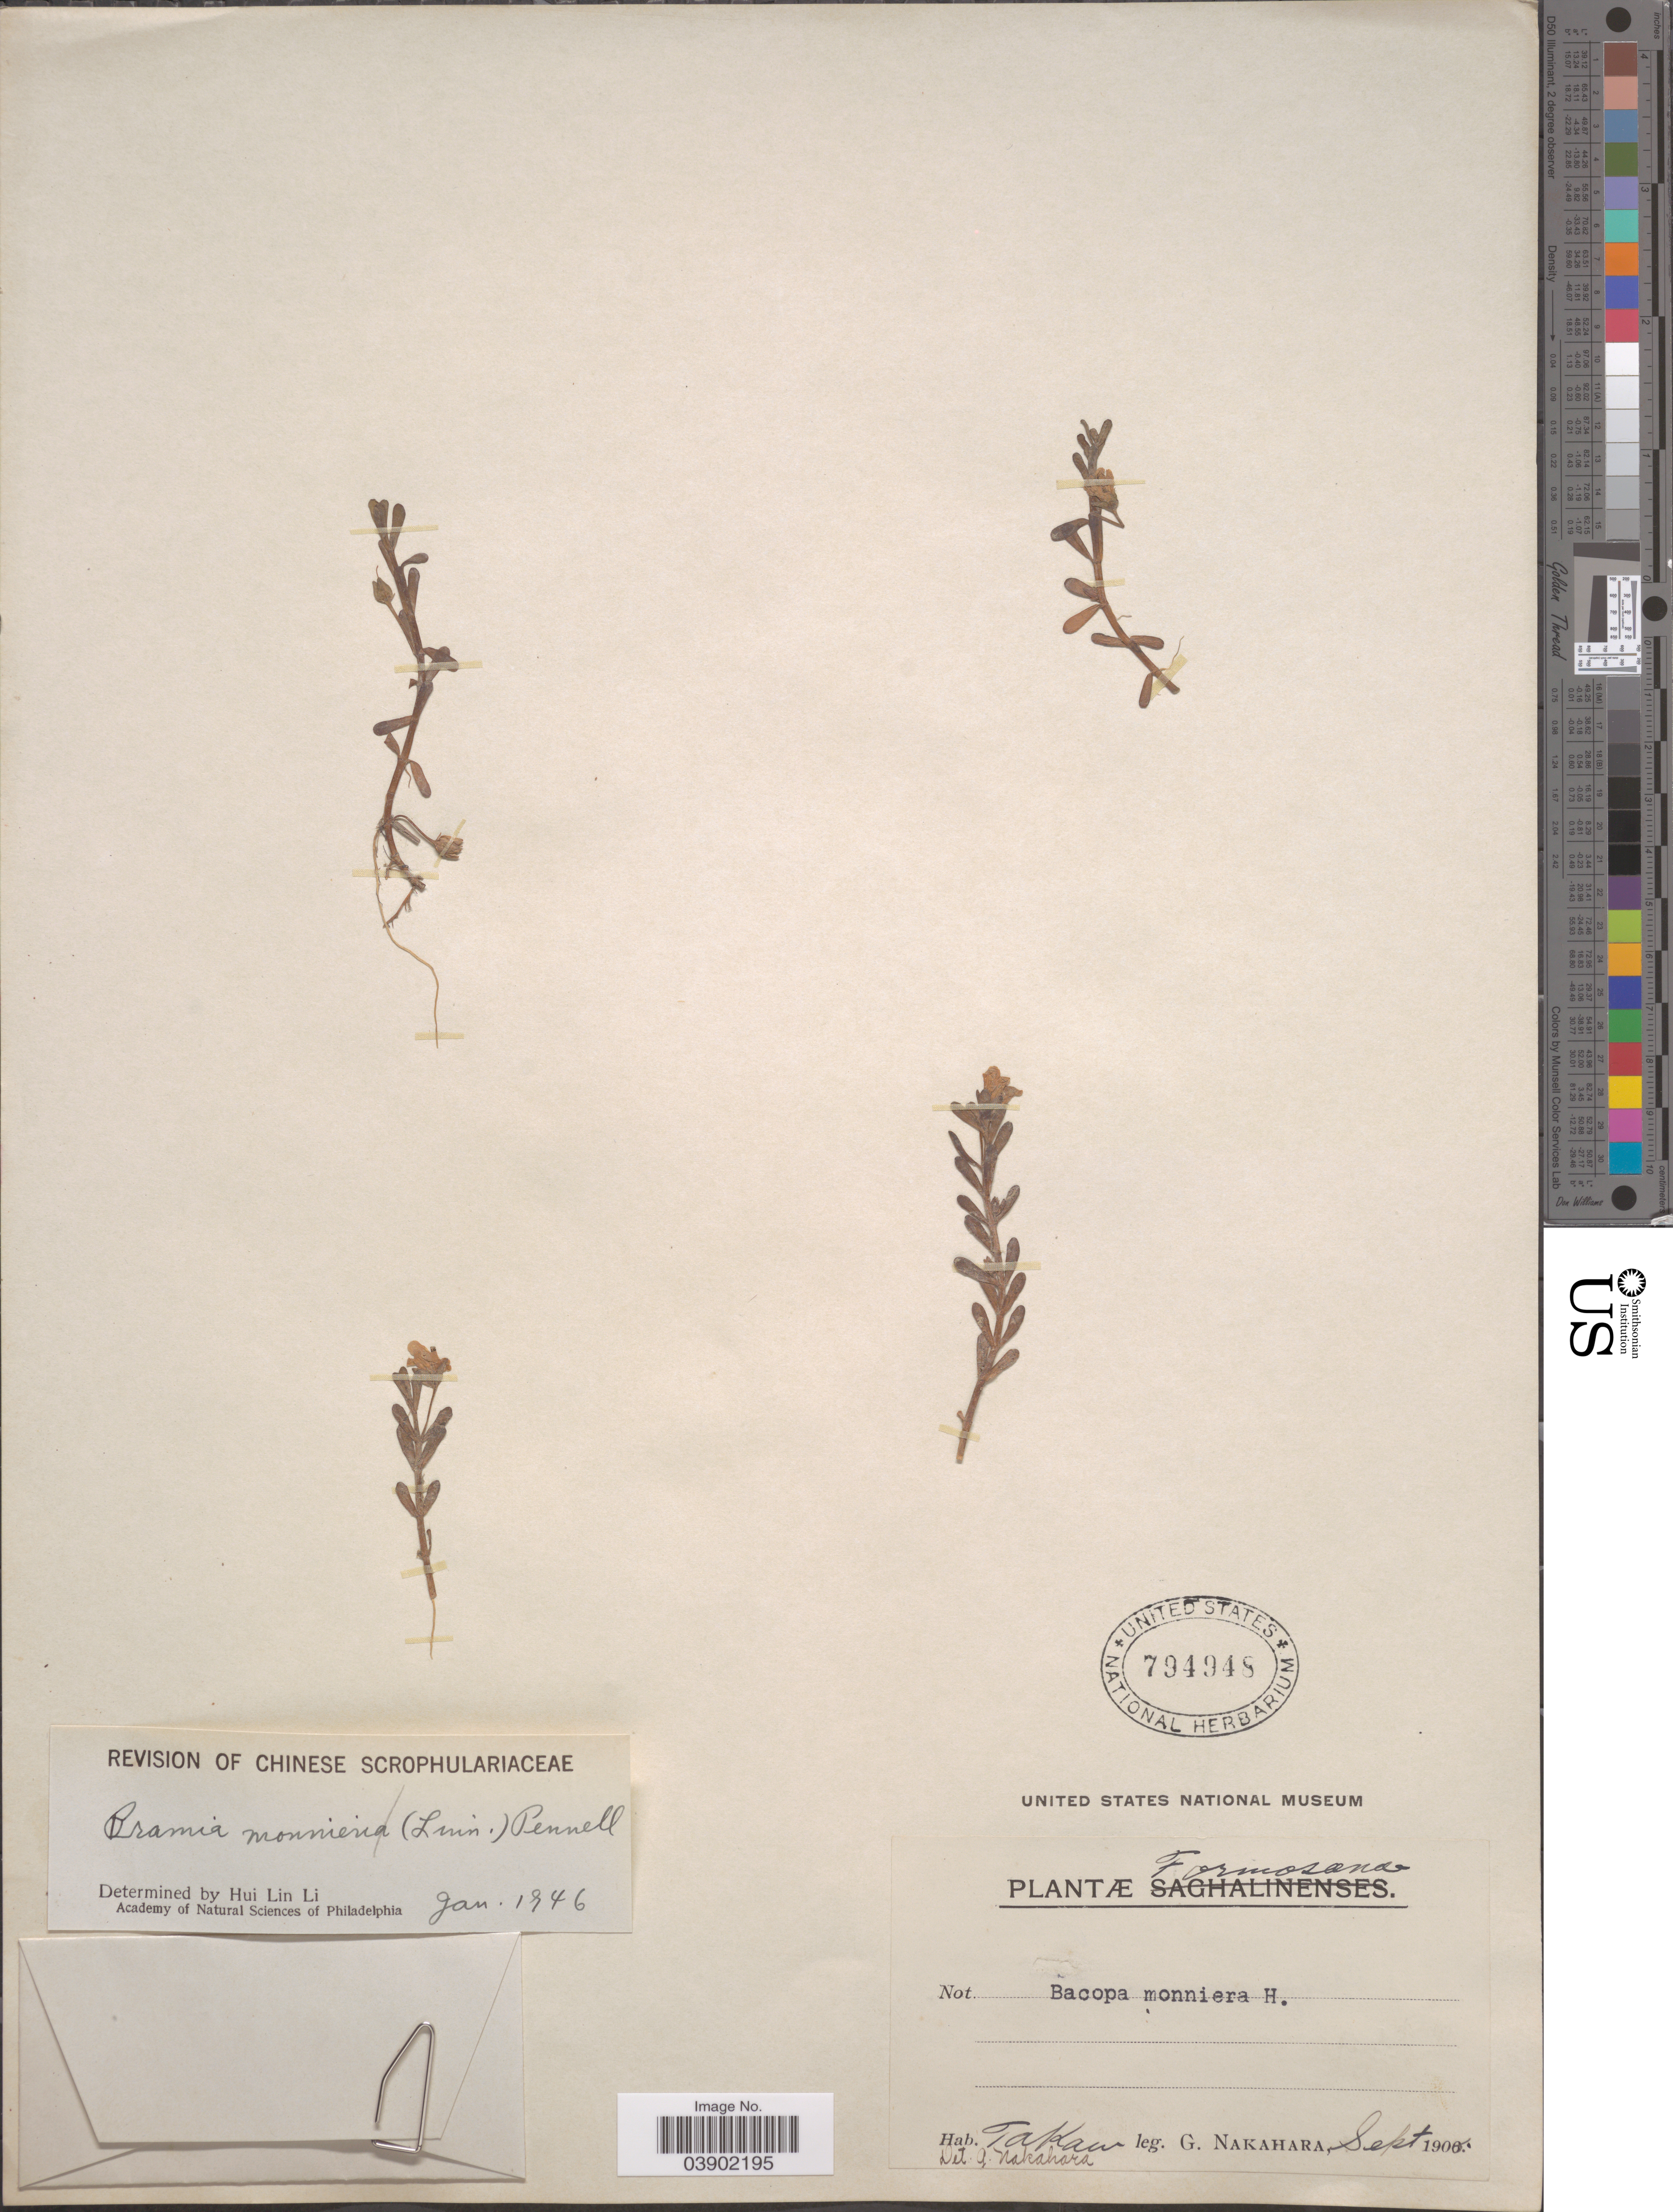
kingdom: Plantae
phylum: Tracheophyta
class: Magnoliopsida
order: Lamiales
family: Plantaginaceae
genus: Bacopa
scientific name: Bacopa monnieri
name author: (L.) Wettst.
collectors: G. Nakahara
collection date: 1905-09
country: Taiwan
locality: Formosana. Takaw.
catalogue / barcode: US 794948